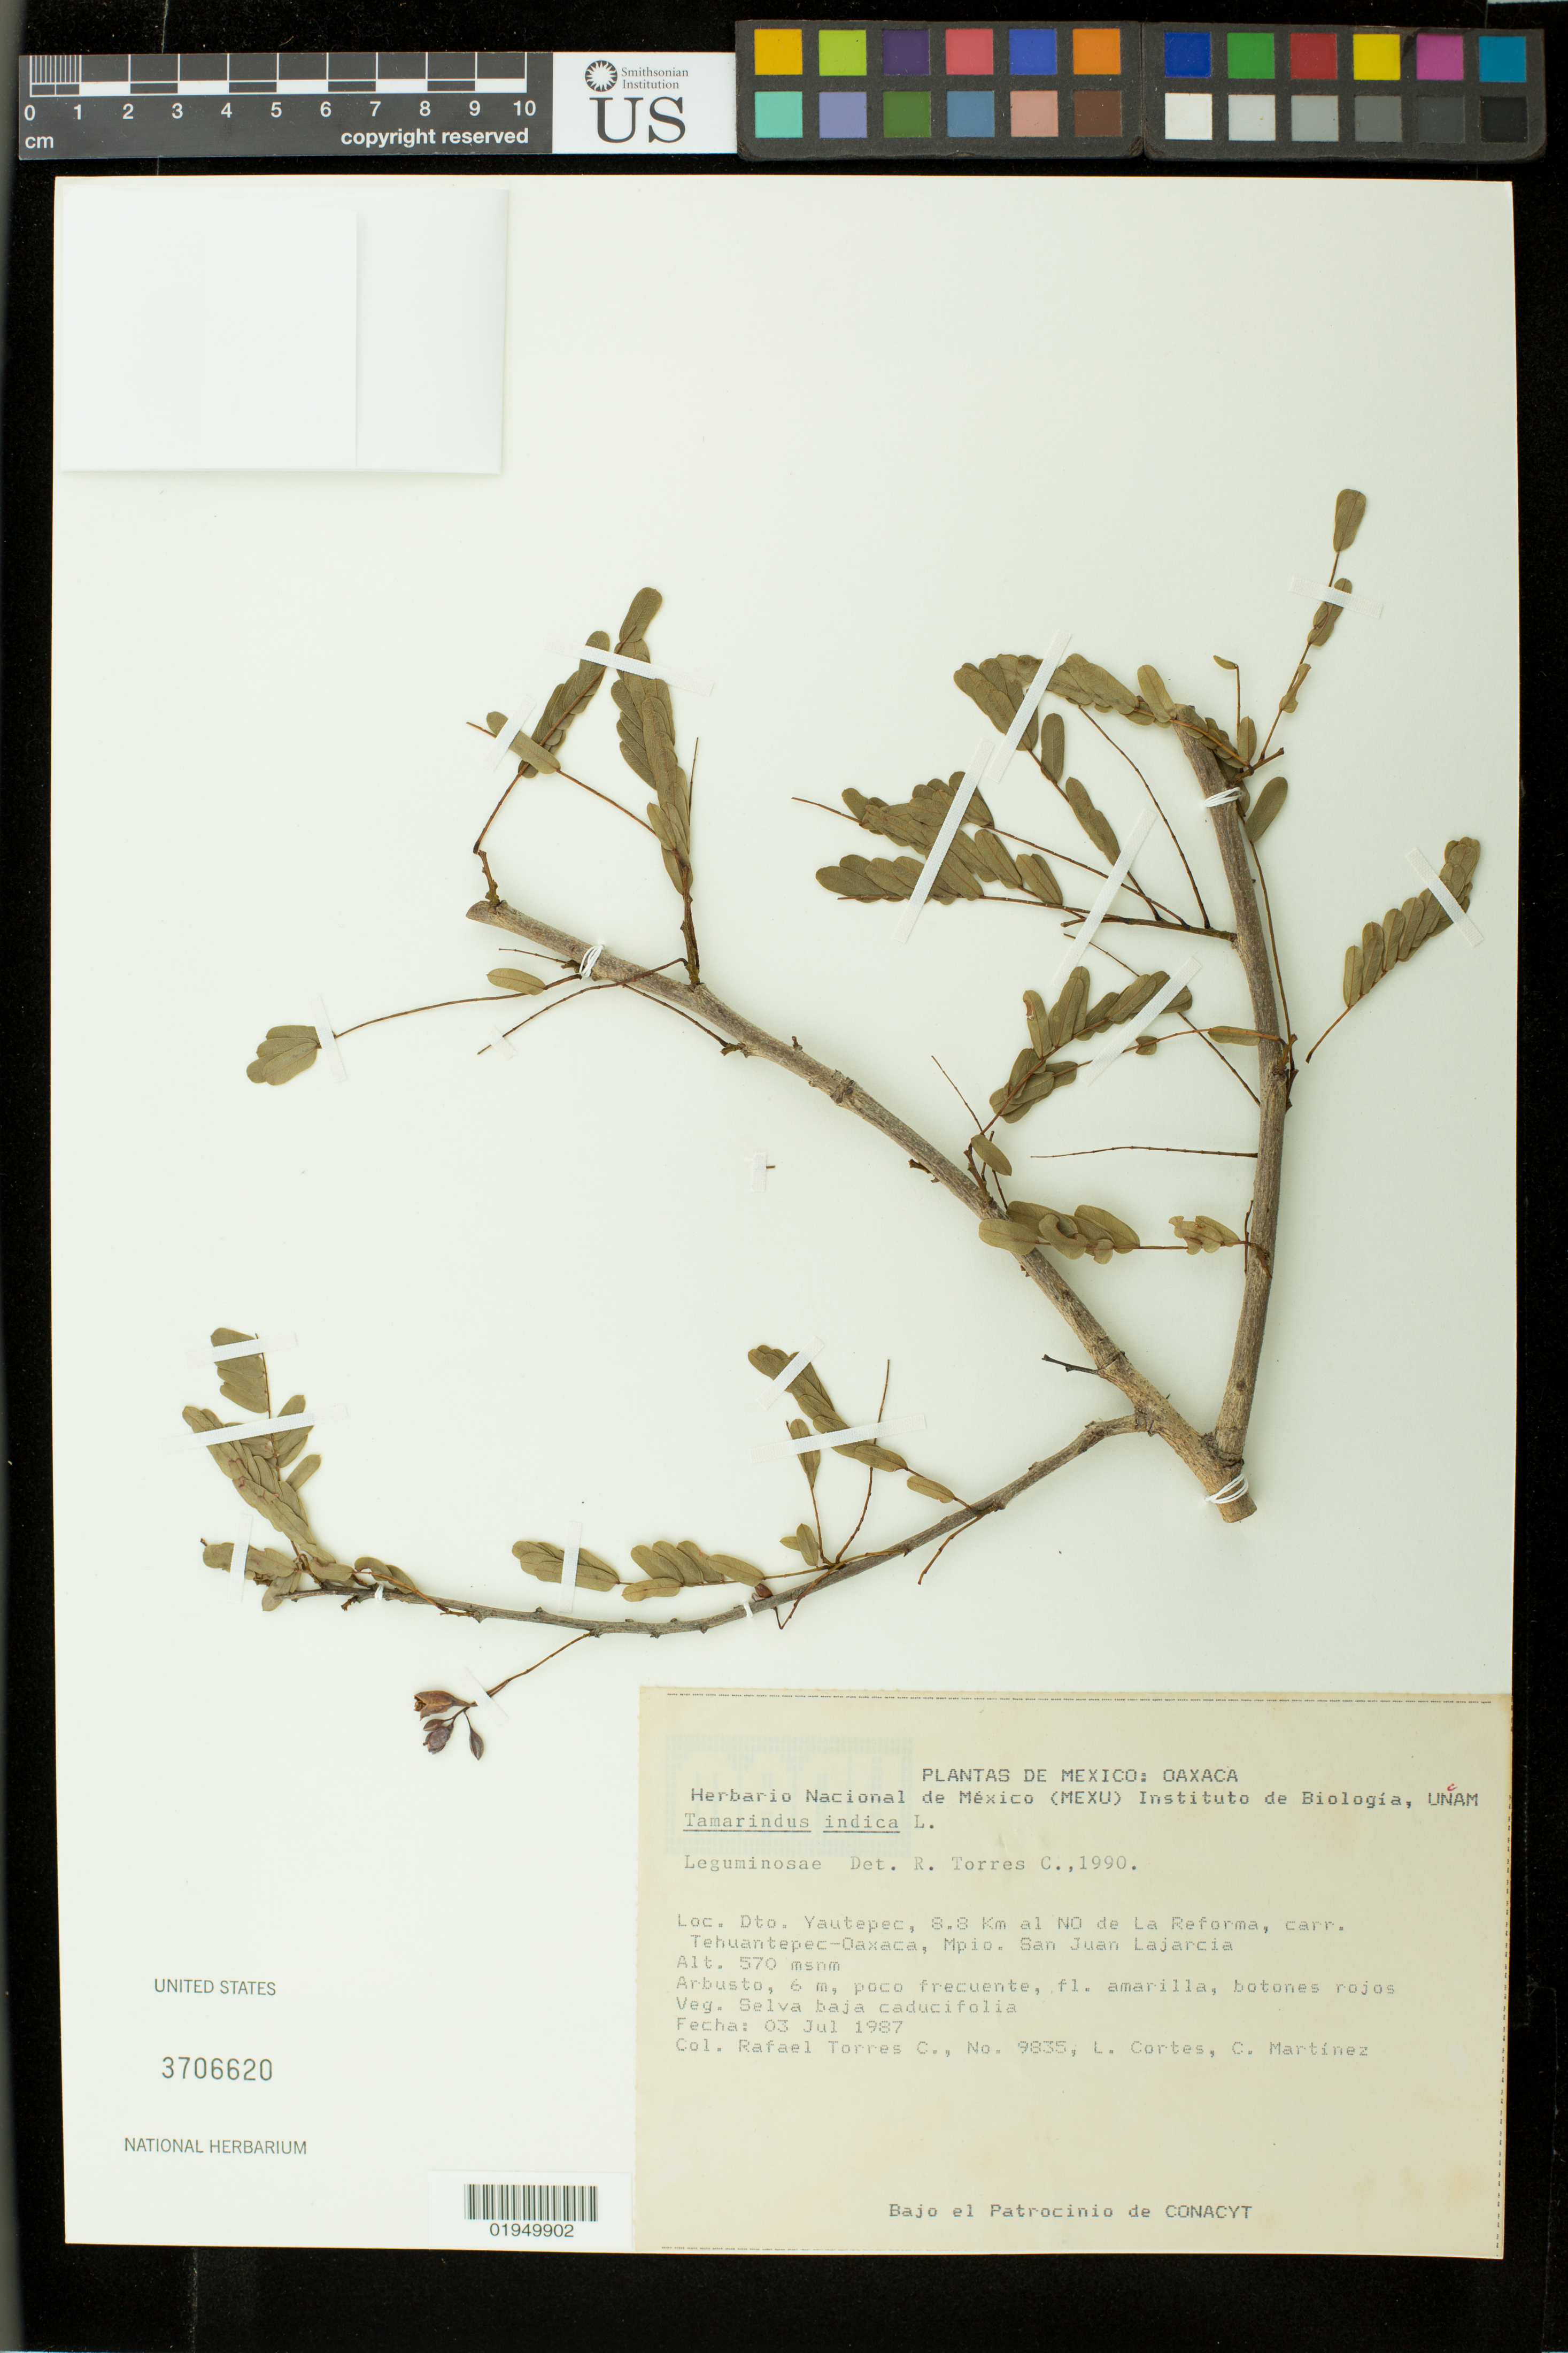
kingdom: Plantae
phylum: Tracheophyta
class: Magnoliopsida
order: Fabales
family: Fabaceae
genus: Tamarindus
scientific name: Tamarindus indica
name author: L.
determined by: Torres C., Rafael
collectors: R. Torres C., L. Cortes & C. Martínez R.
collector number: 9835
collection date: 1987-07-03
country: Mexico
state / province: Oaxaca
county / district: Yautepec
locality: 8.8 km al NO de La Reforma, carr. Tehuantepec-Oaxaca, Mpio. San Juan Lajarcia.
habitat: Selva baja caducifolia.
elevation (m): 570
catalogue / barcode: US 3706620